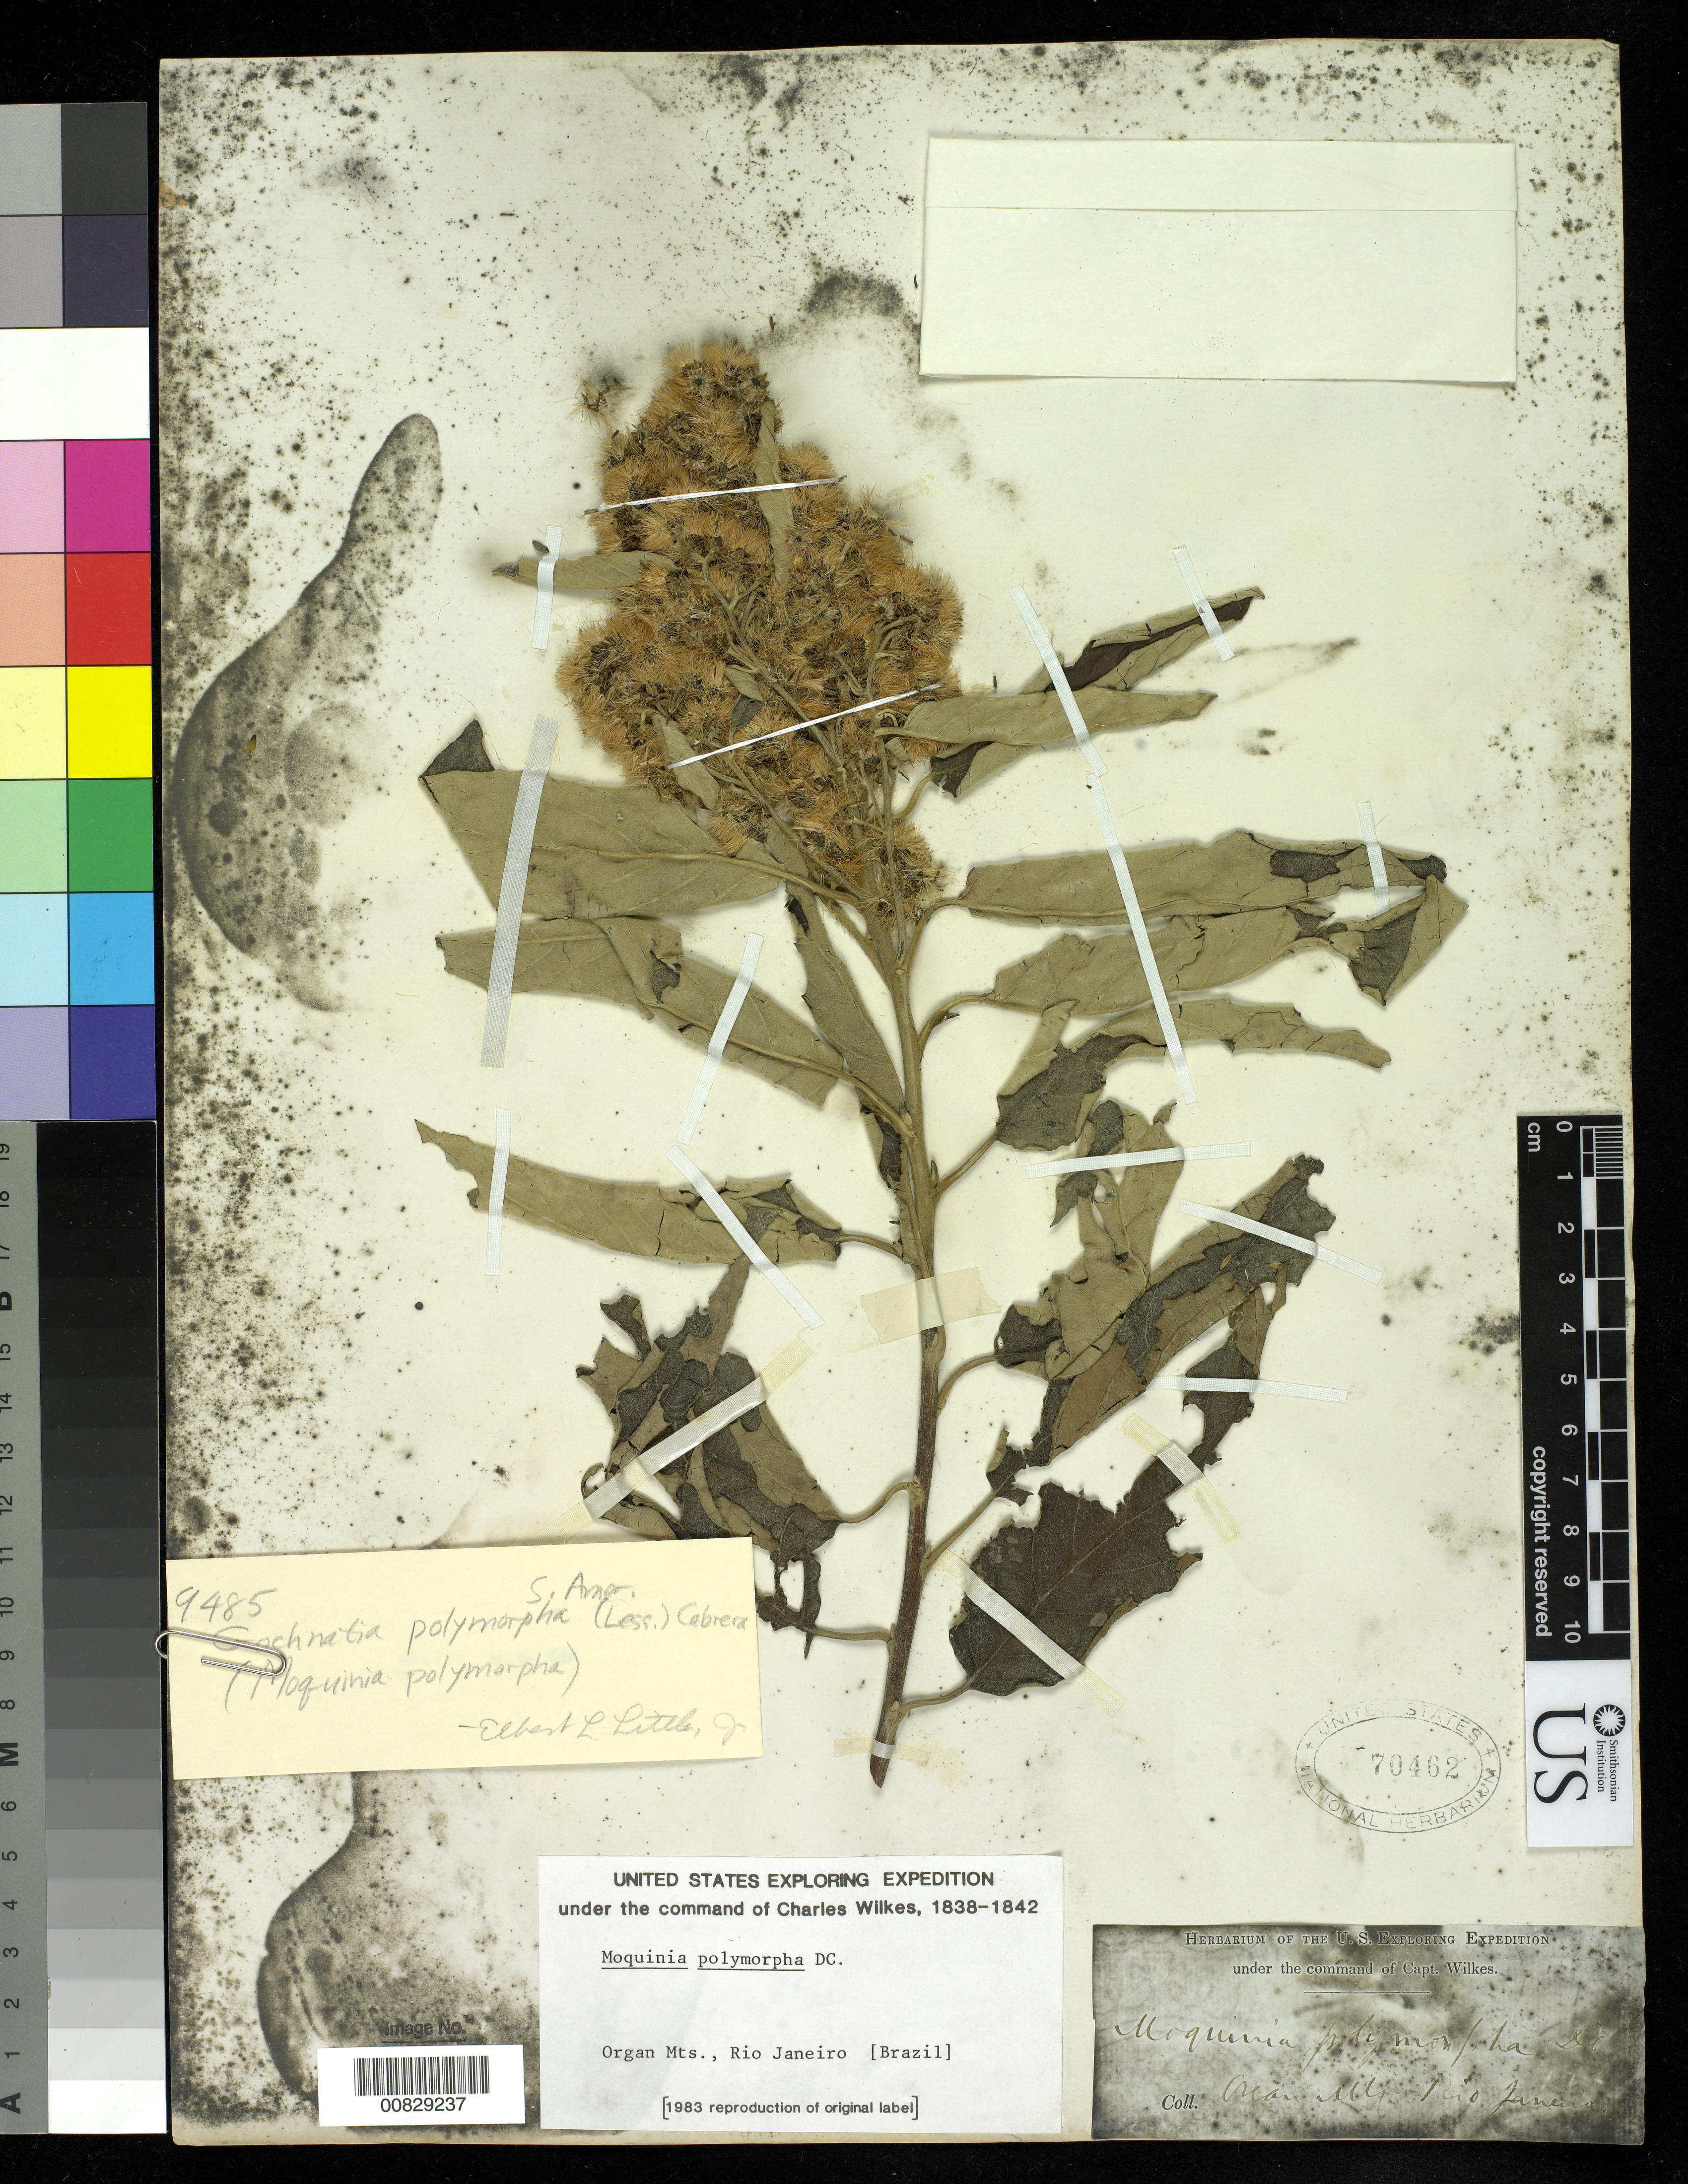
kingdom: Plantae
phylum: Tracheophyta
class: Magnoliopsida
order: Asterales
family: Asteraceae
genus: Moquiniastrum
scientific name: Moquiniastrum polymorphum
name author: (Less.) G. Sancho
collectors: Wilkes Explor. Exped.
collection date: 1838/1842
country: Brazil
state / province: Rio de Janeiro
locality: Organ Mts.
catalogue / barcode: US 70462